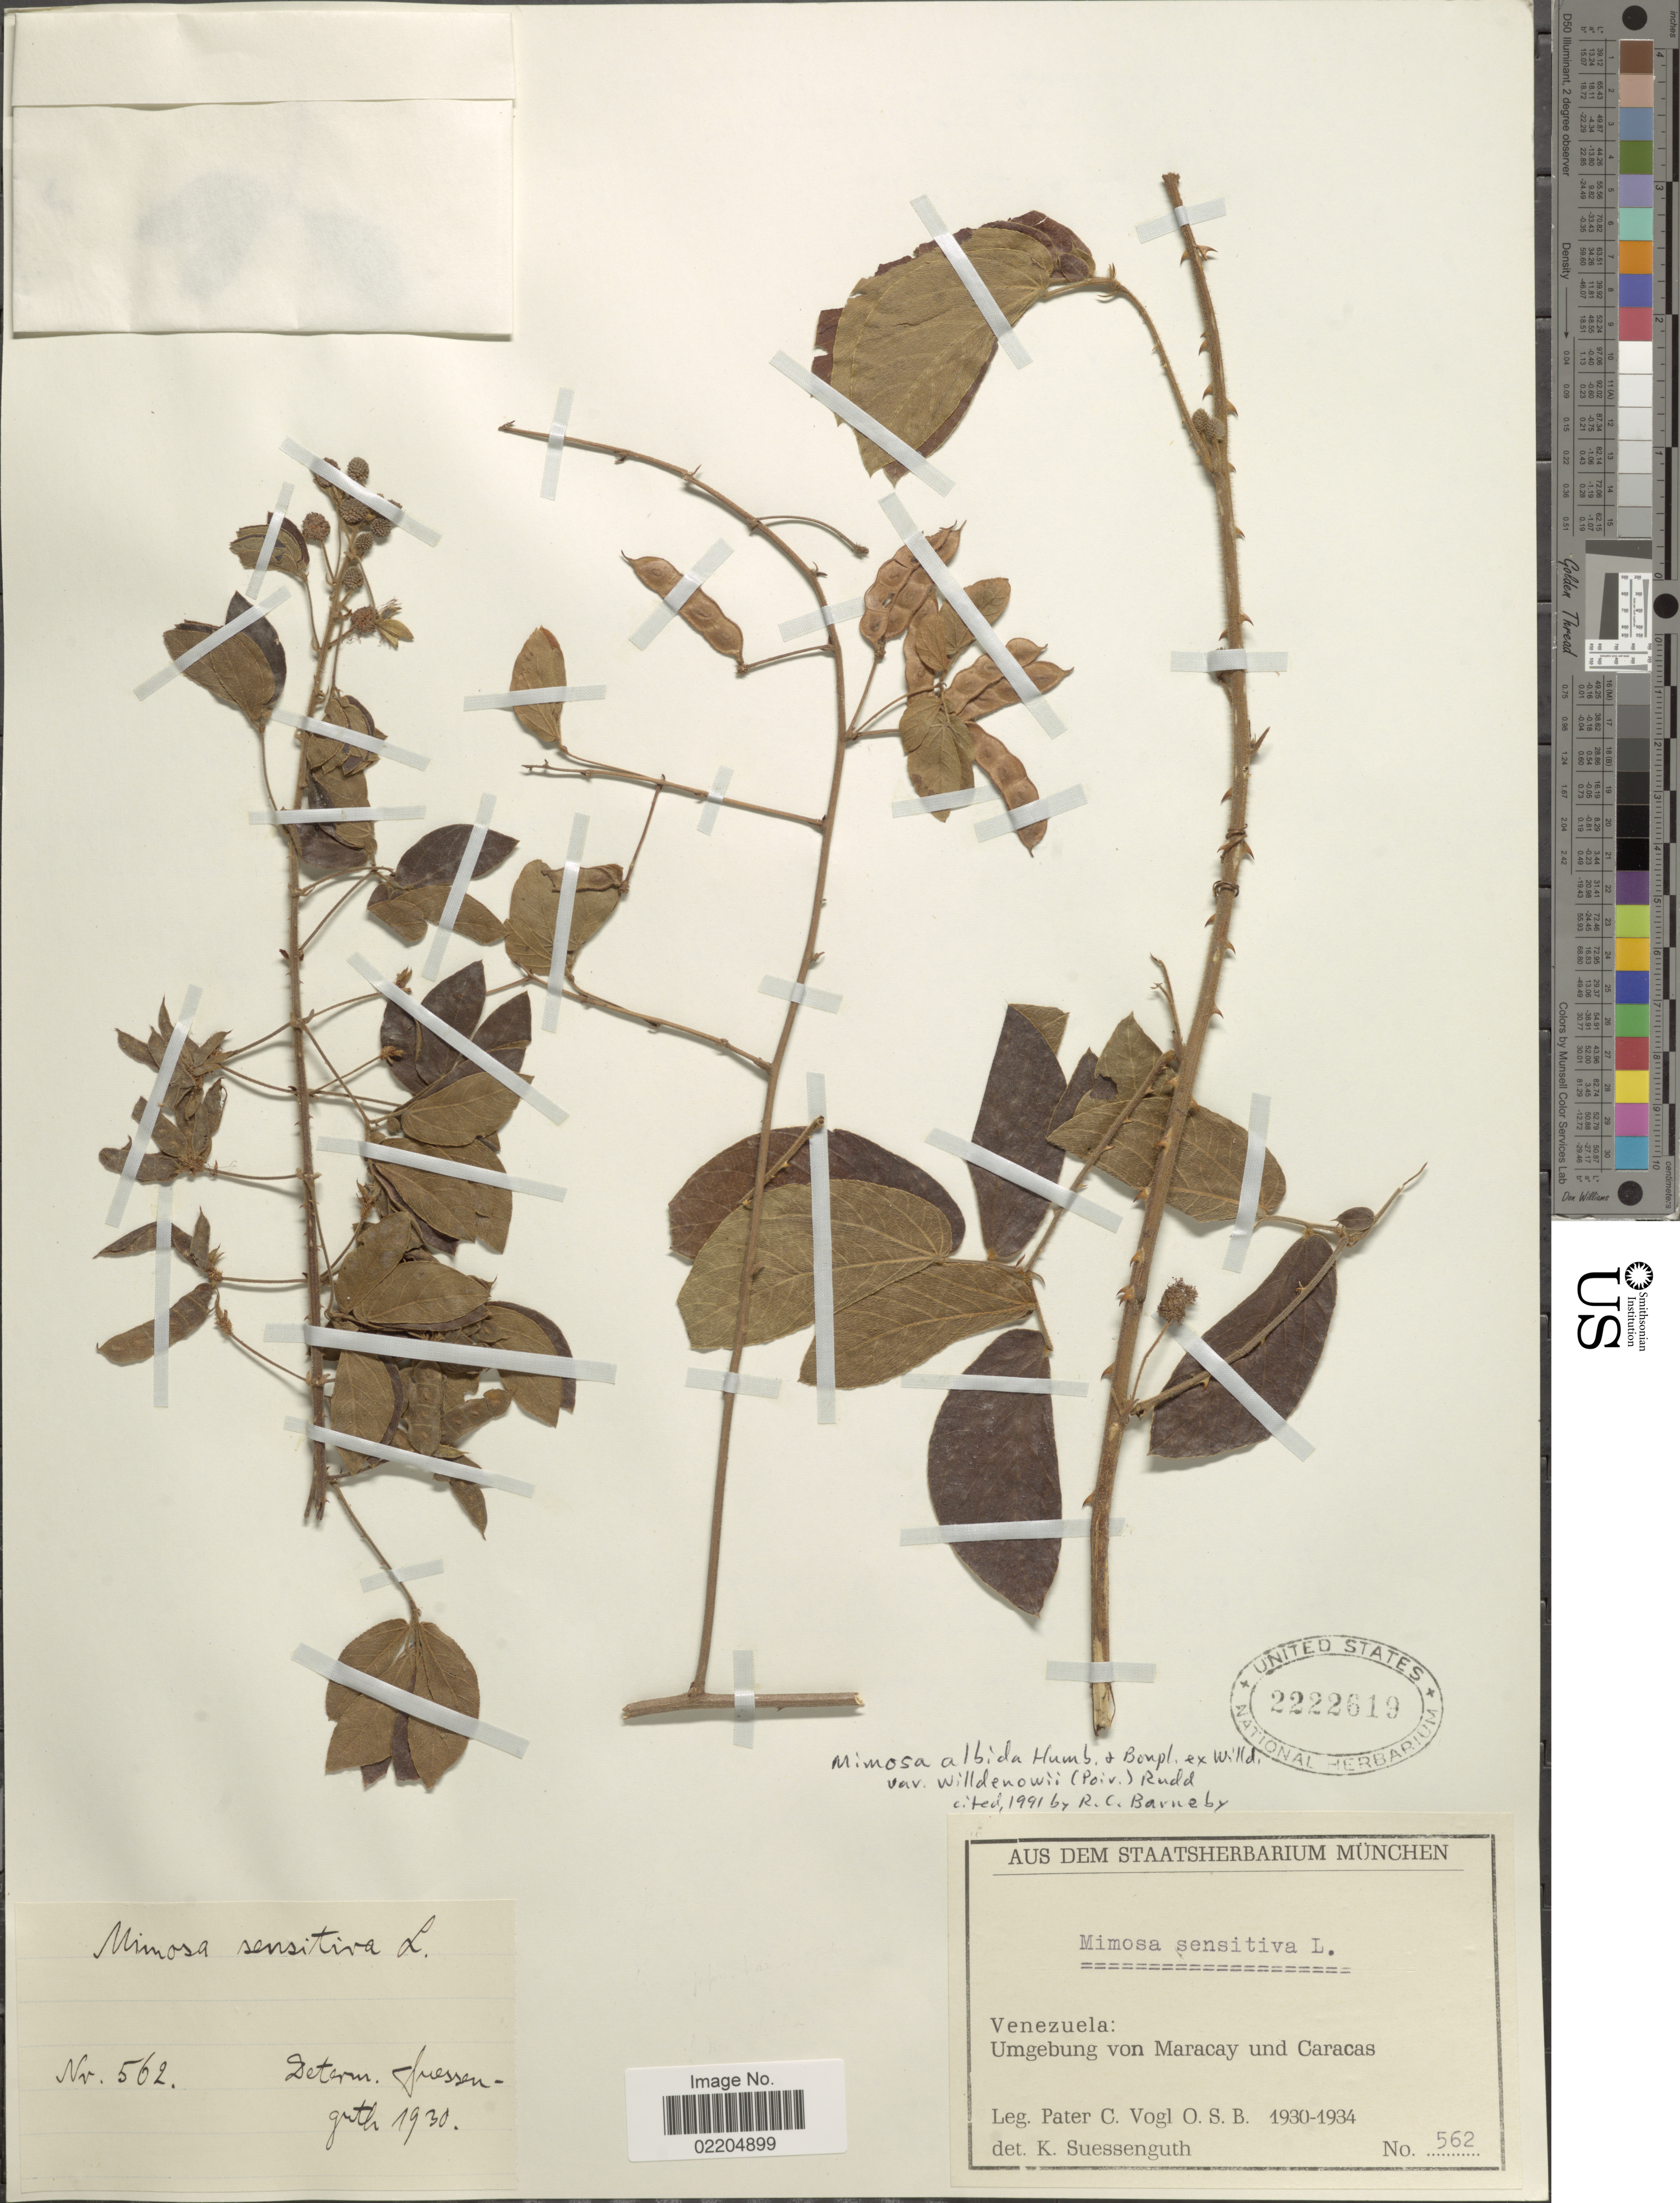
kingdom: Plantae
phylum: Tracheophyta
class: Magnoliopsida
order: Fabales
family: Fabaceae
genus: Mimosa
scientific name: Mimosa albida var. willdenowii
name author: (Poir.) Rudd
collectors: P. C. Vogel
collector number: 562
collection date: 1930/1934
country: Venezuela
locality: Umgebung von Maracay und Caracas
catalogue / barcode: US 2222619